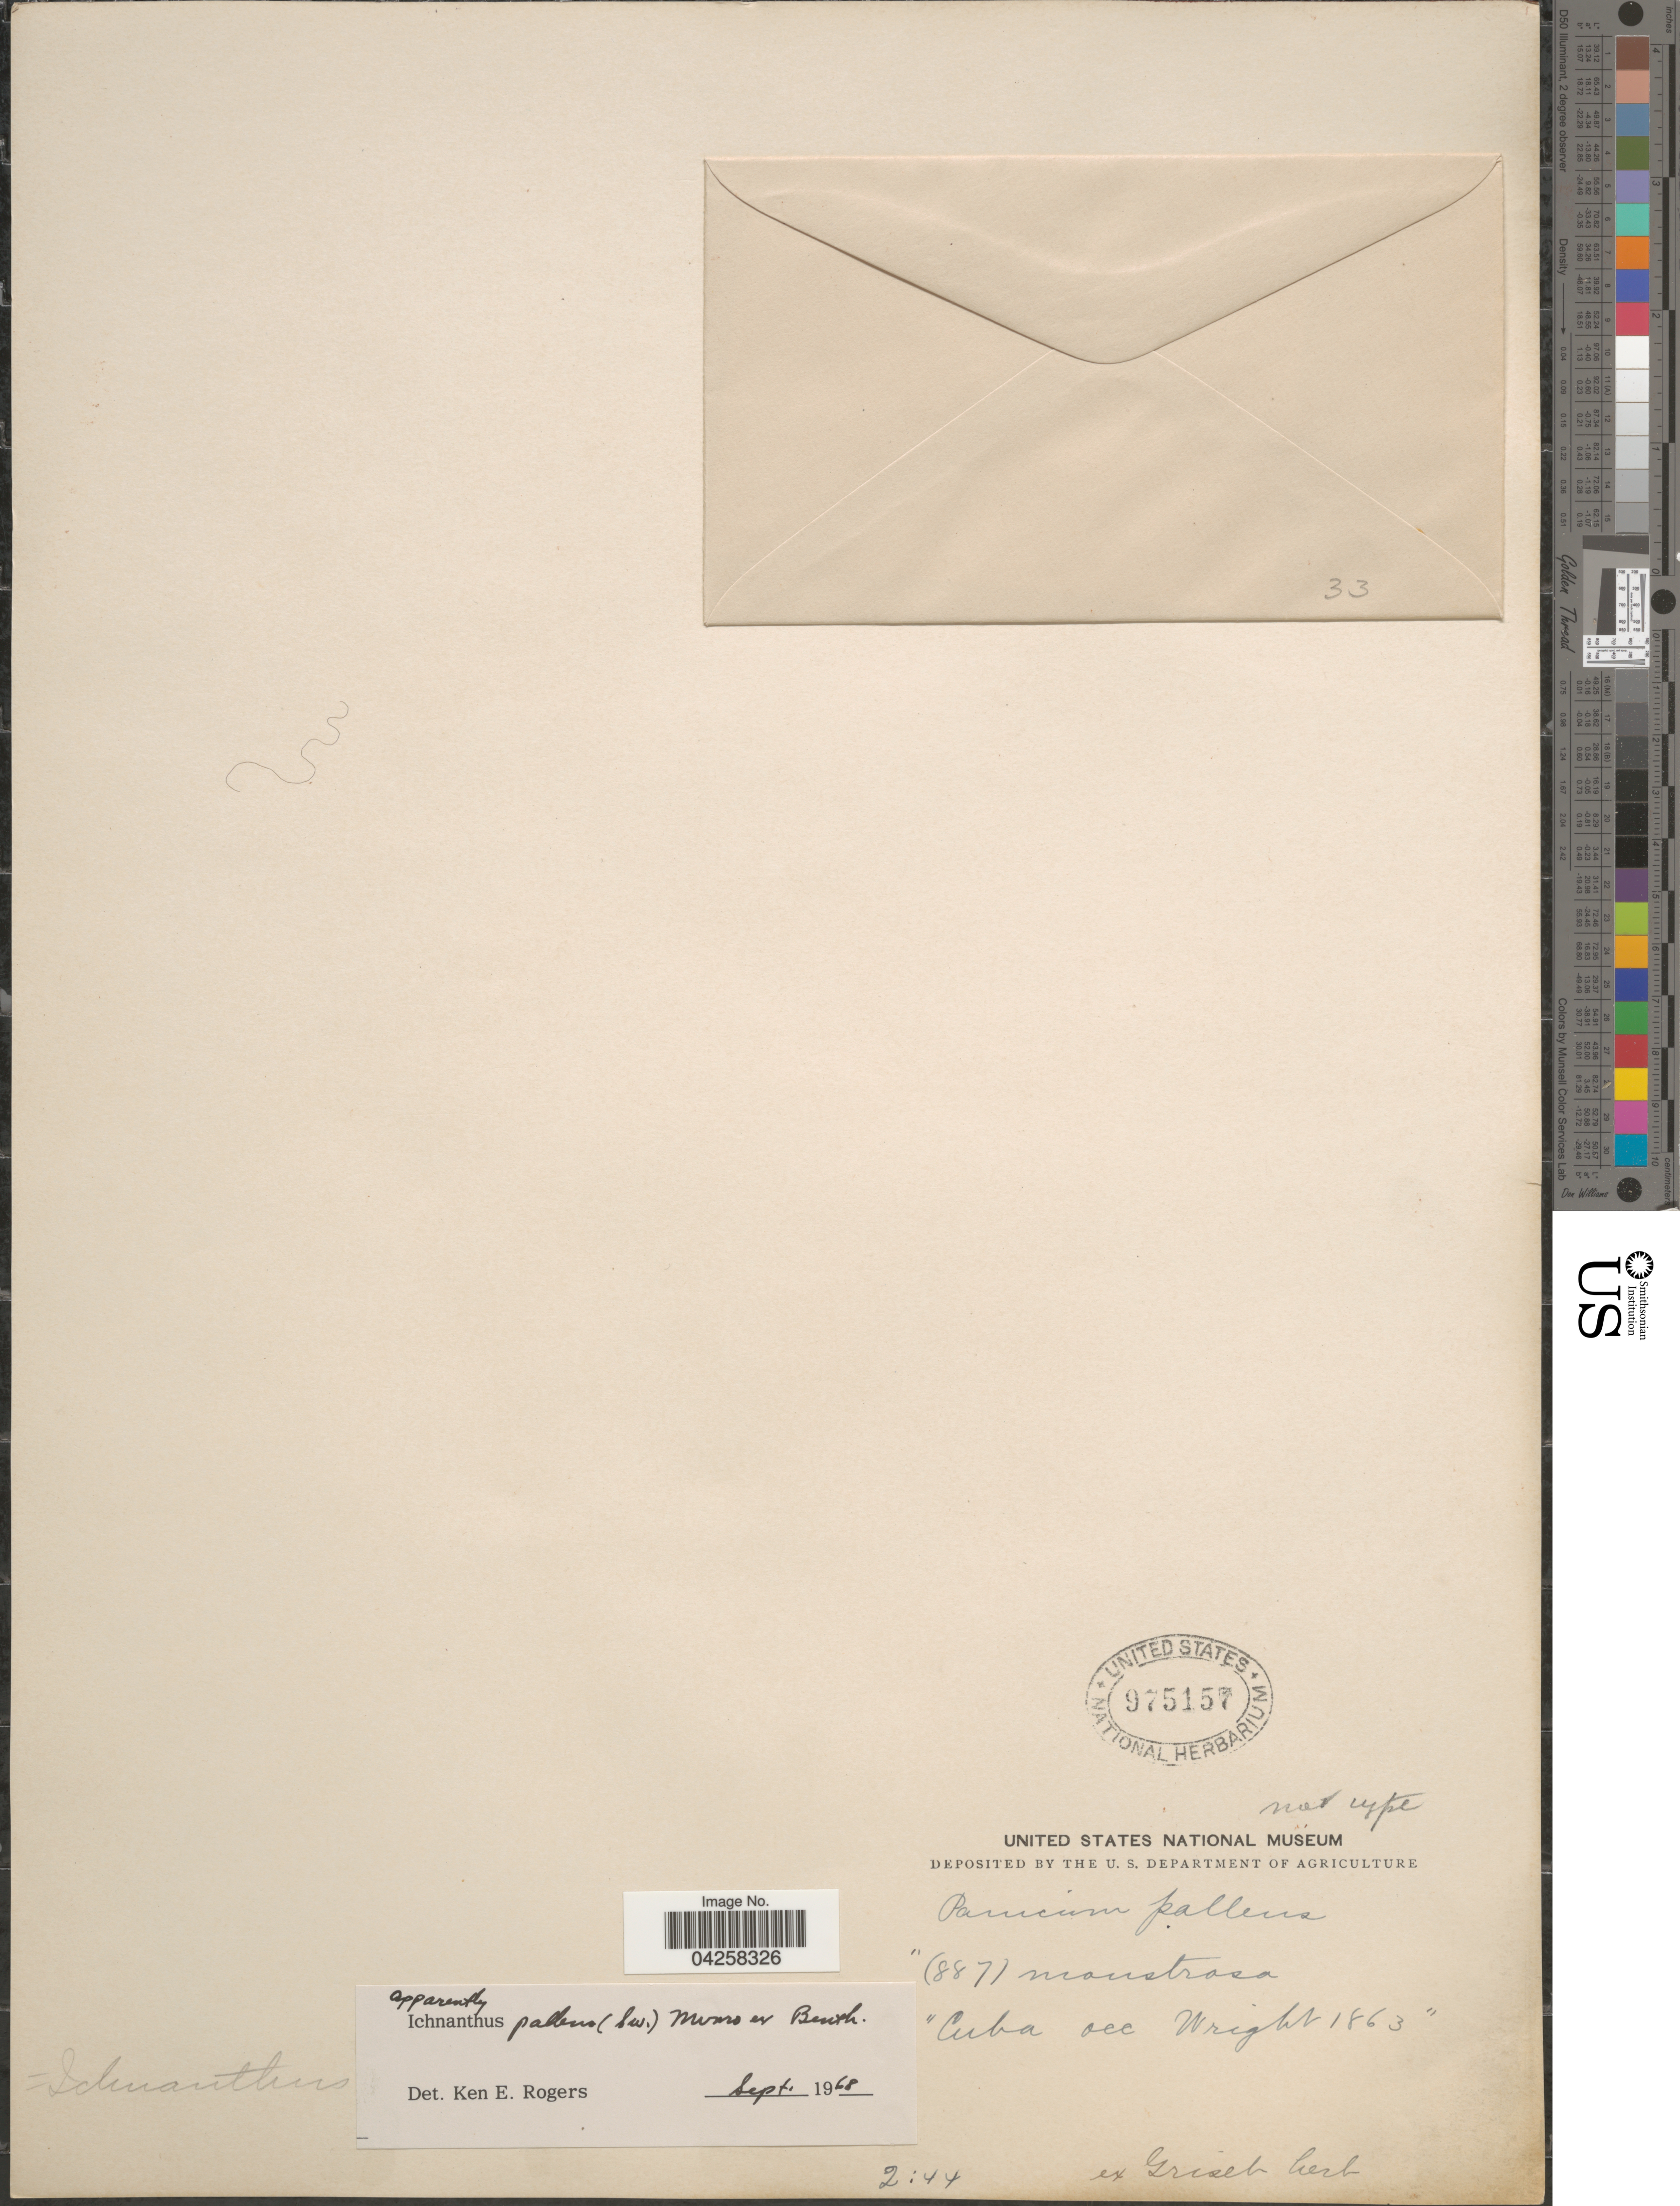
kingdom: Plantae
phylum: Tracheophyta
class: Liliopsida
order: Poales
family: Poaceae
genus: Ichnanthus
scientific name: Ichnanthus pallens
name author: (Sw.) Munro ex Benth.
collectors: Wright, --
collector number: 887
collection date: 1863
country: Cuba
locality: Cuba occ.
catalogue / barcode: US 975157